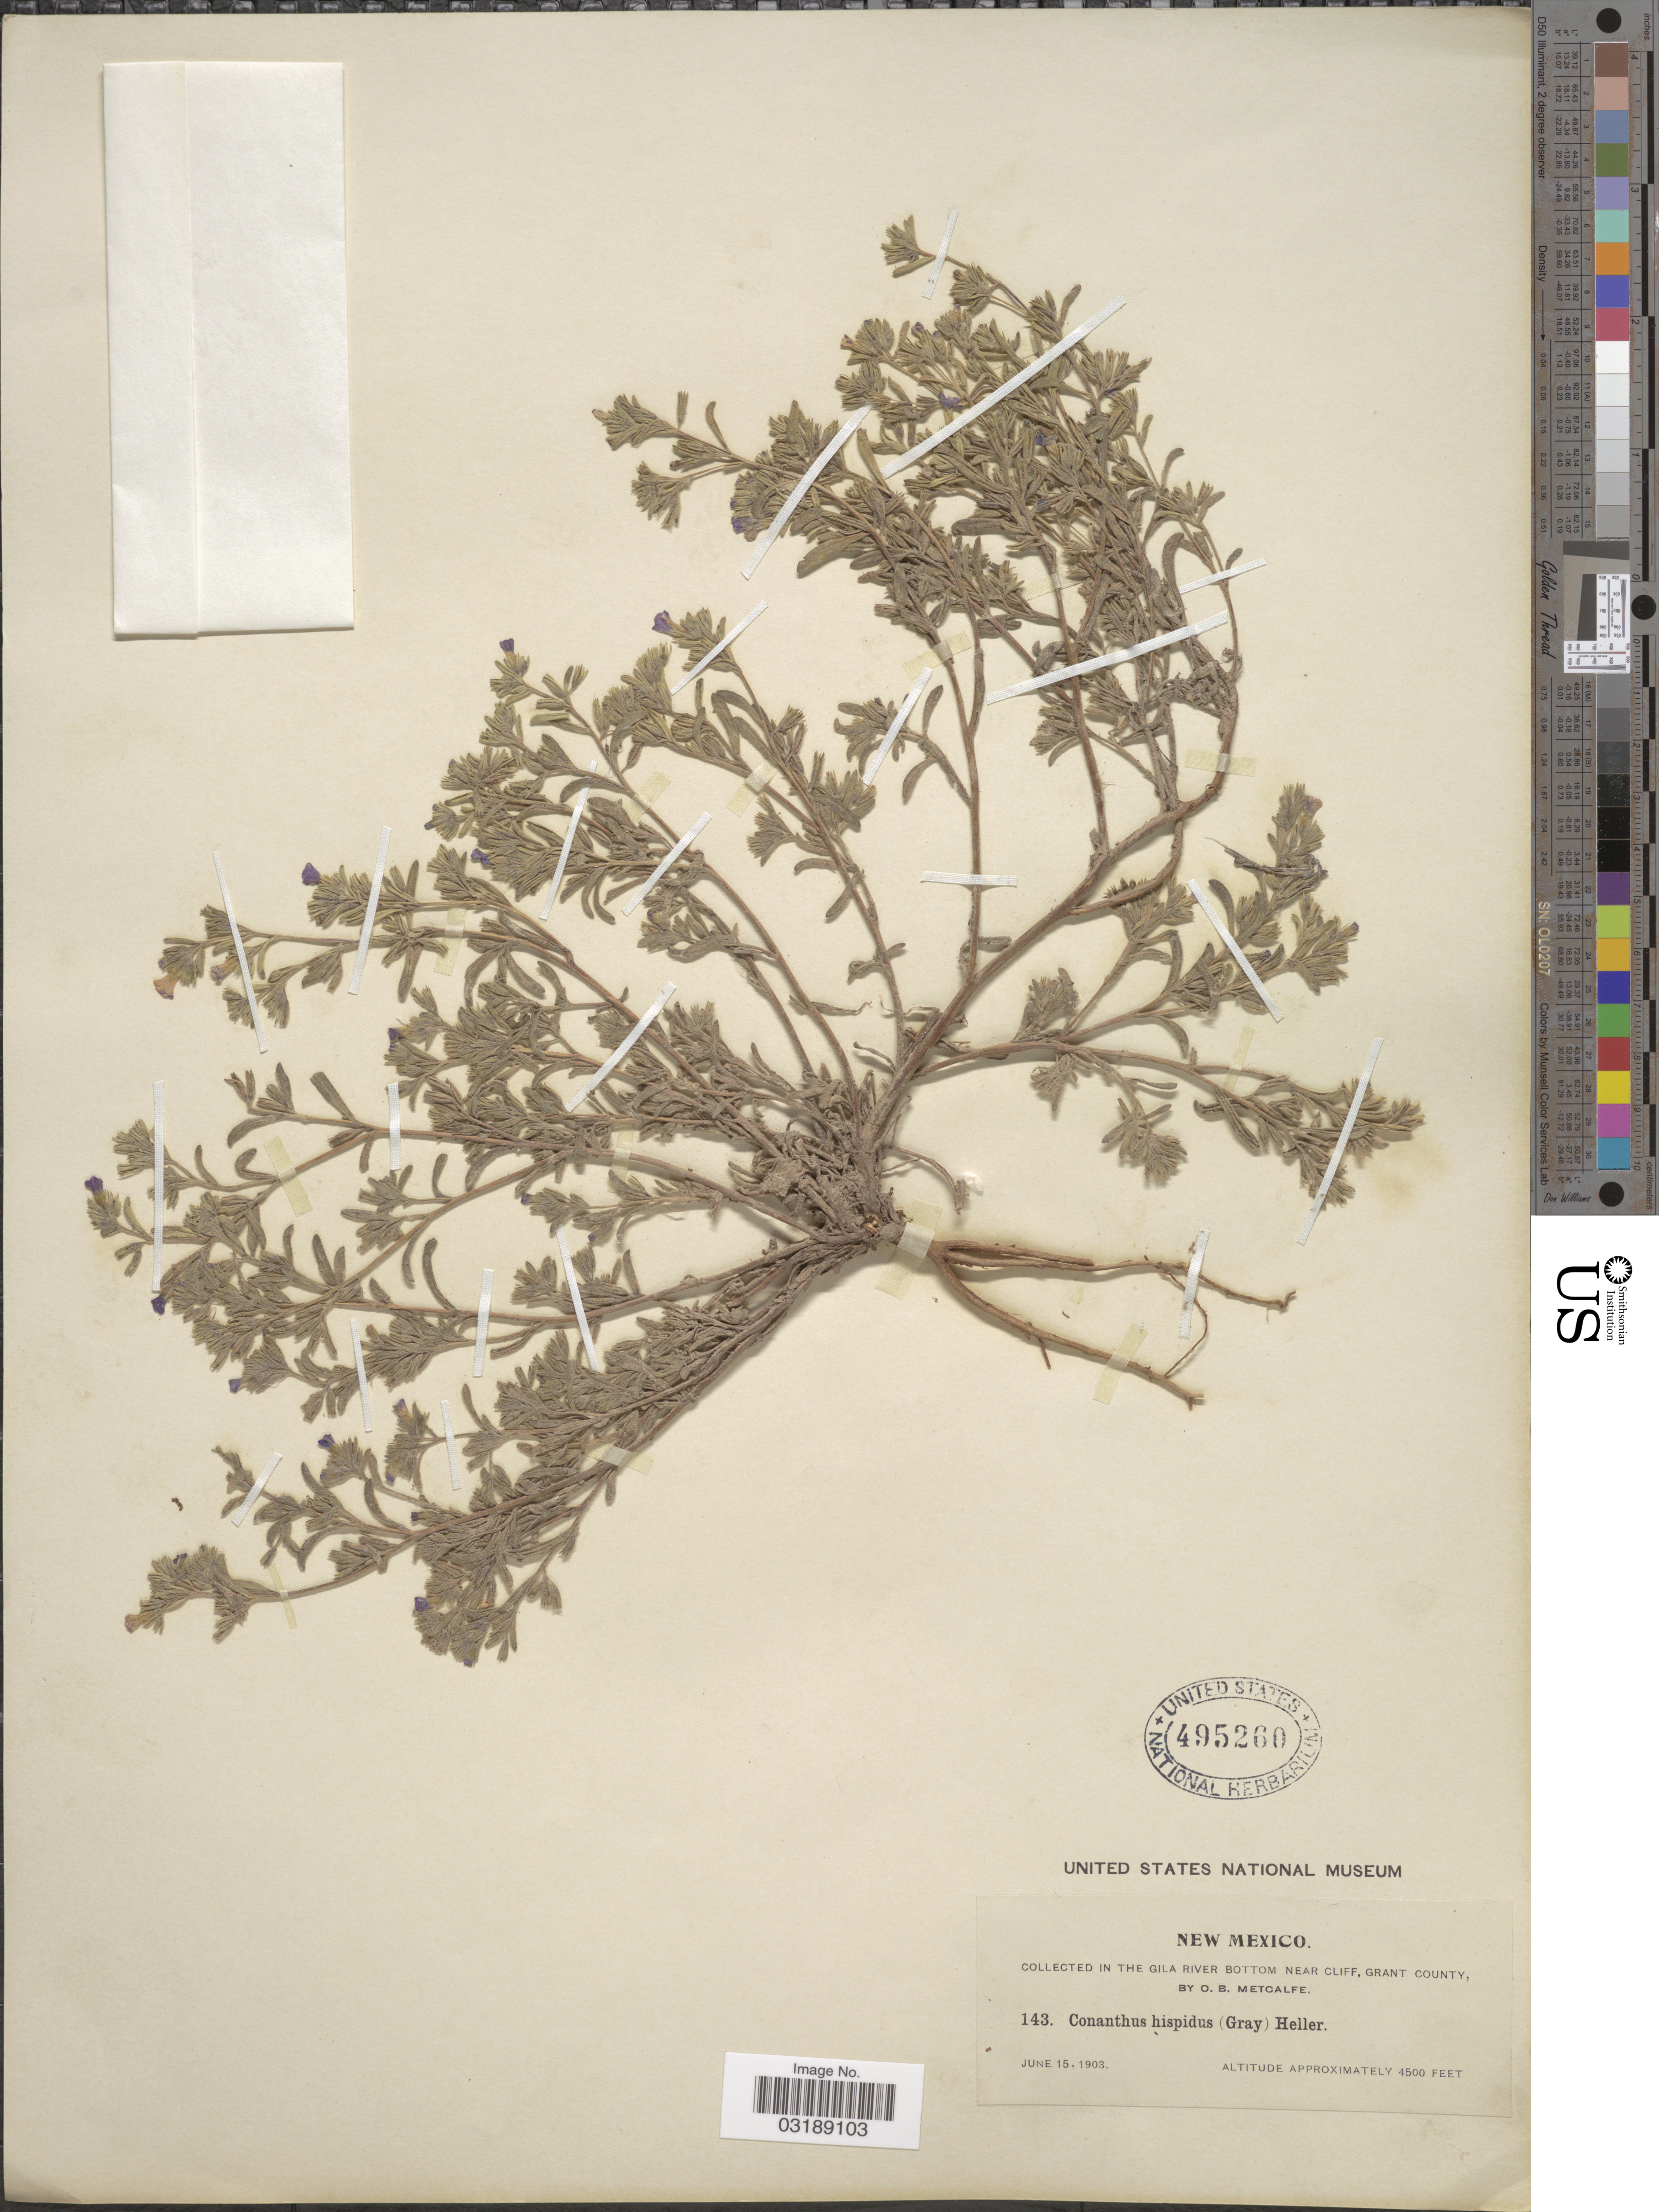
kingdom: Plantae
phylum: Tracheophyta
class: Magnoliopsida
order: Boraginales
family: Namaceae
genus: Nama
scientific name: Nama hispida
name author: A. Gray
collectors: O. B. Metcalfe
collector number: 143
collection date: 1903-06-15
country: United States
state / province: New Mexico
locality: In The Gila River Bottom Near Cliff, Grant County.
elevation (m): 1372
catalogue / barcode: US 495260